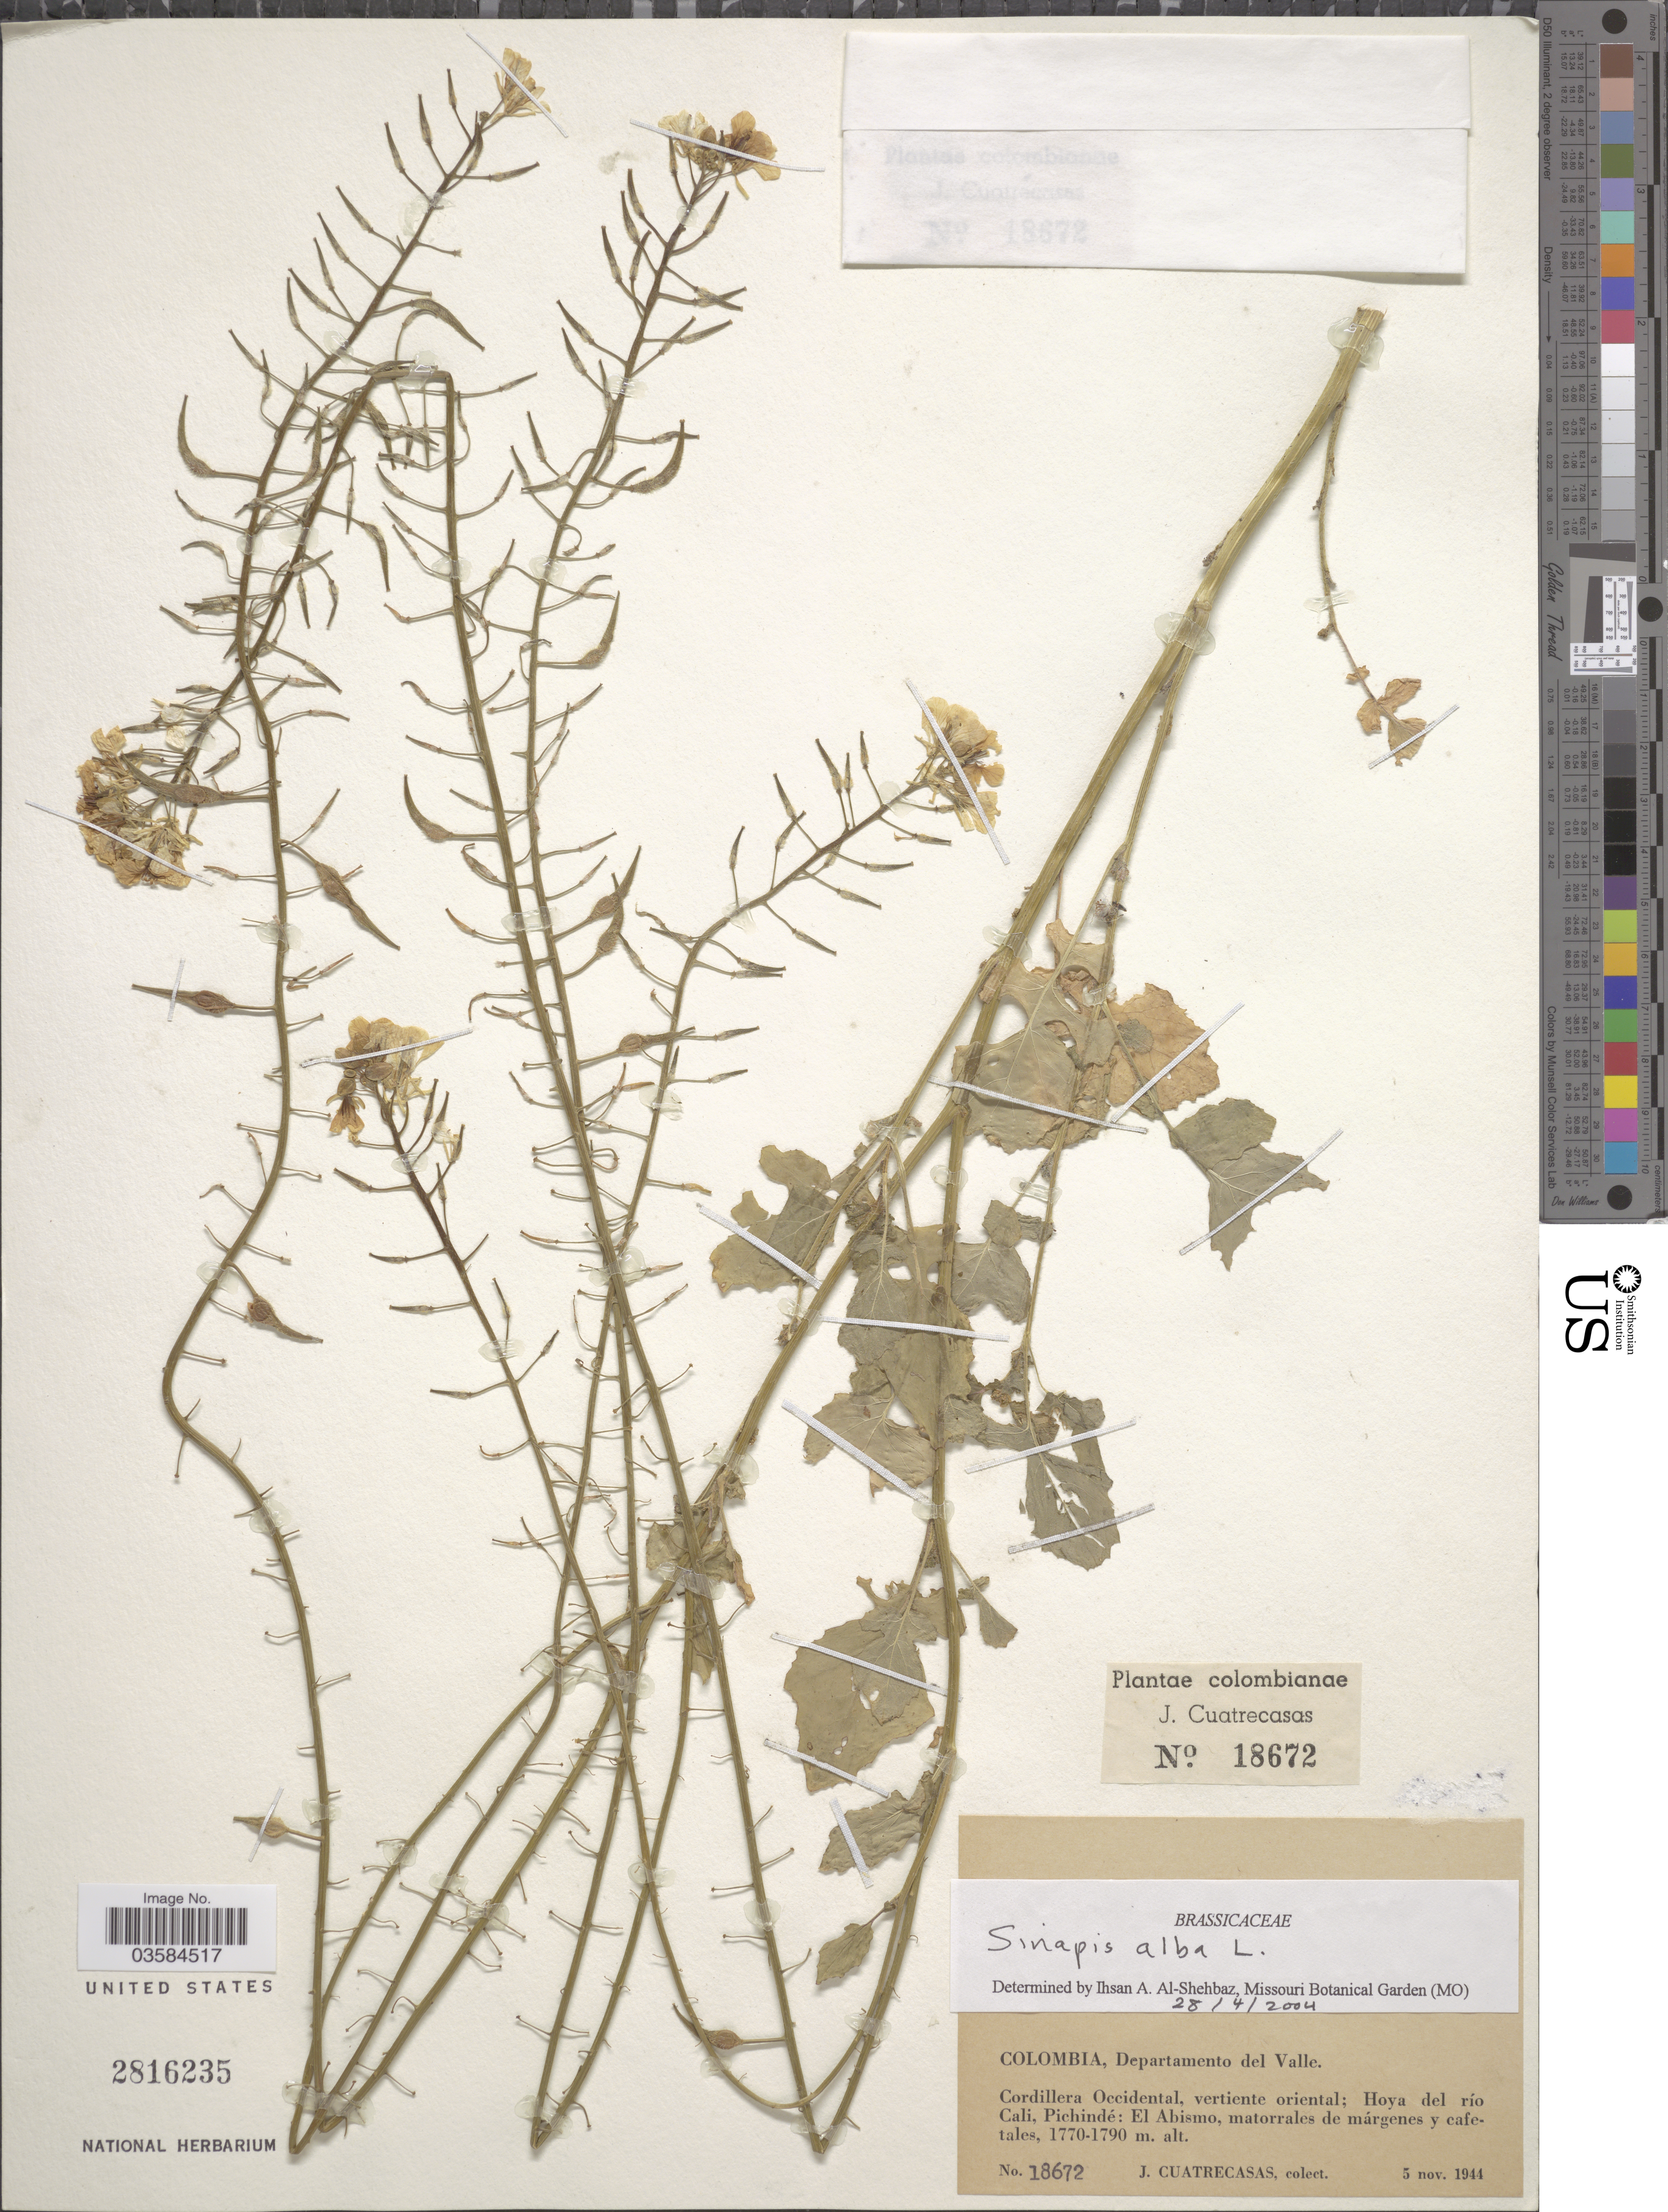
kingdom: Plantae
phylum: Tracheophyta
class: Magnoliopsida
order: Brassicales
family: Brassicaceae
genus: Sinapis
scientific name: Sinapis alba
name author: L.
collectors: J. Cuatrecasas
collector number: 18672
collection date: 1944-11-05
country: Colombia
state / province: Valle del Cauca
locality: Departamento del Valle. Cordillera Occidental, vertiente occidental: Hoya del río Cali, Pichindé: El Abismo, matorrales de márgenes y cafetales.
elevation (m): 1770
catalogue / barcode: US 2816235